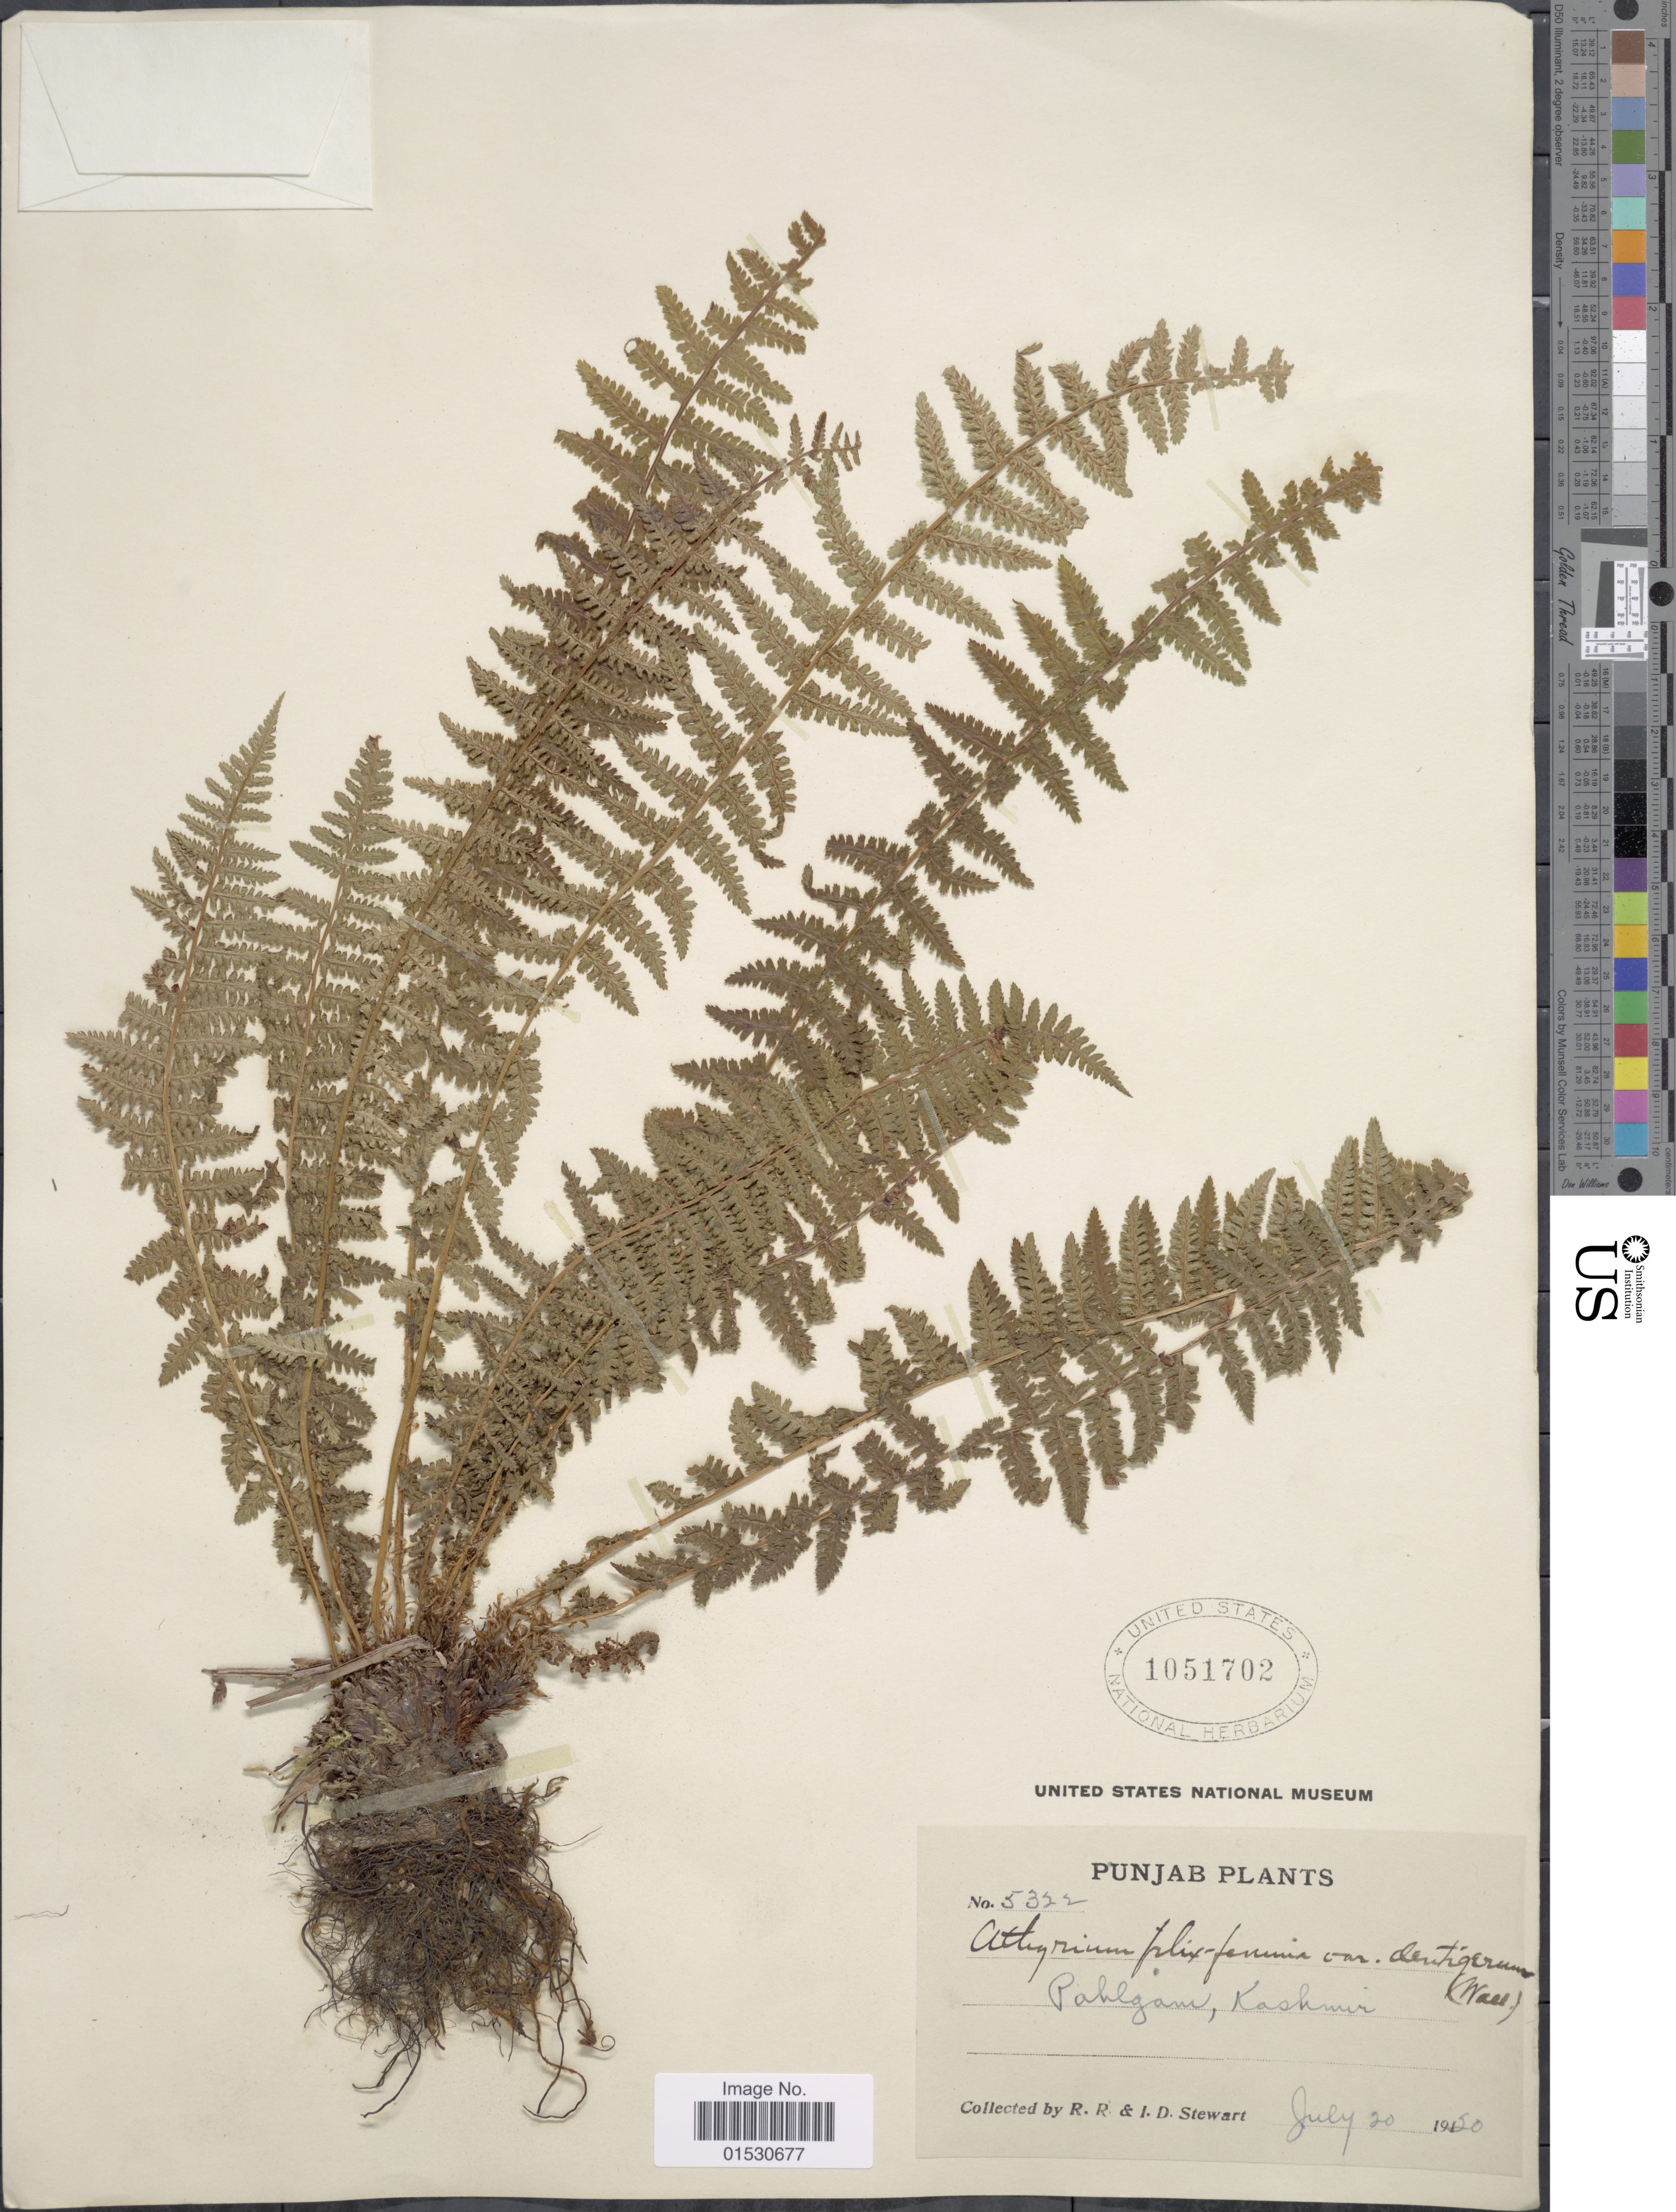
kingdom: Plantae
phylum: Tracheophyta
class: Polypodiopsida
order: Polypodiales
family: Athyriaceae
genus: Athyrium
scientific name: Athyrium filix-femina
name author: (L.) Roth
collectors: R. R. Stewart & I. Stewart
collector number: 5322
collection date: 1950-07-20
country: India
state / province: Punjab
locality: Punjab, Pahlgam, Kashmir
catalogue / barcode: US 1051702